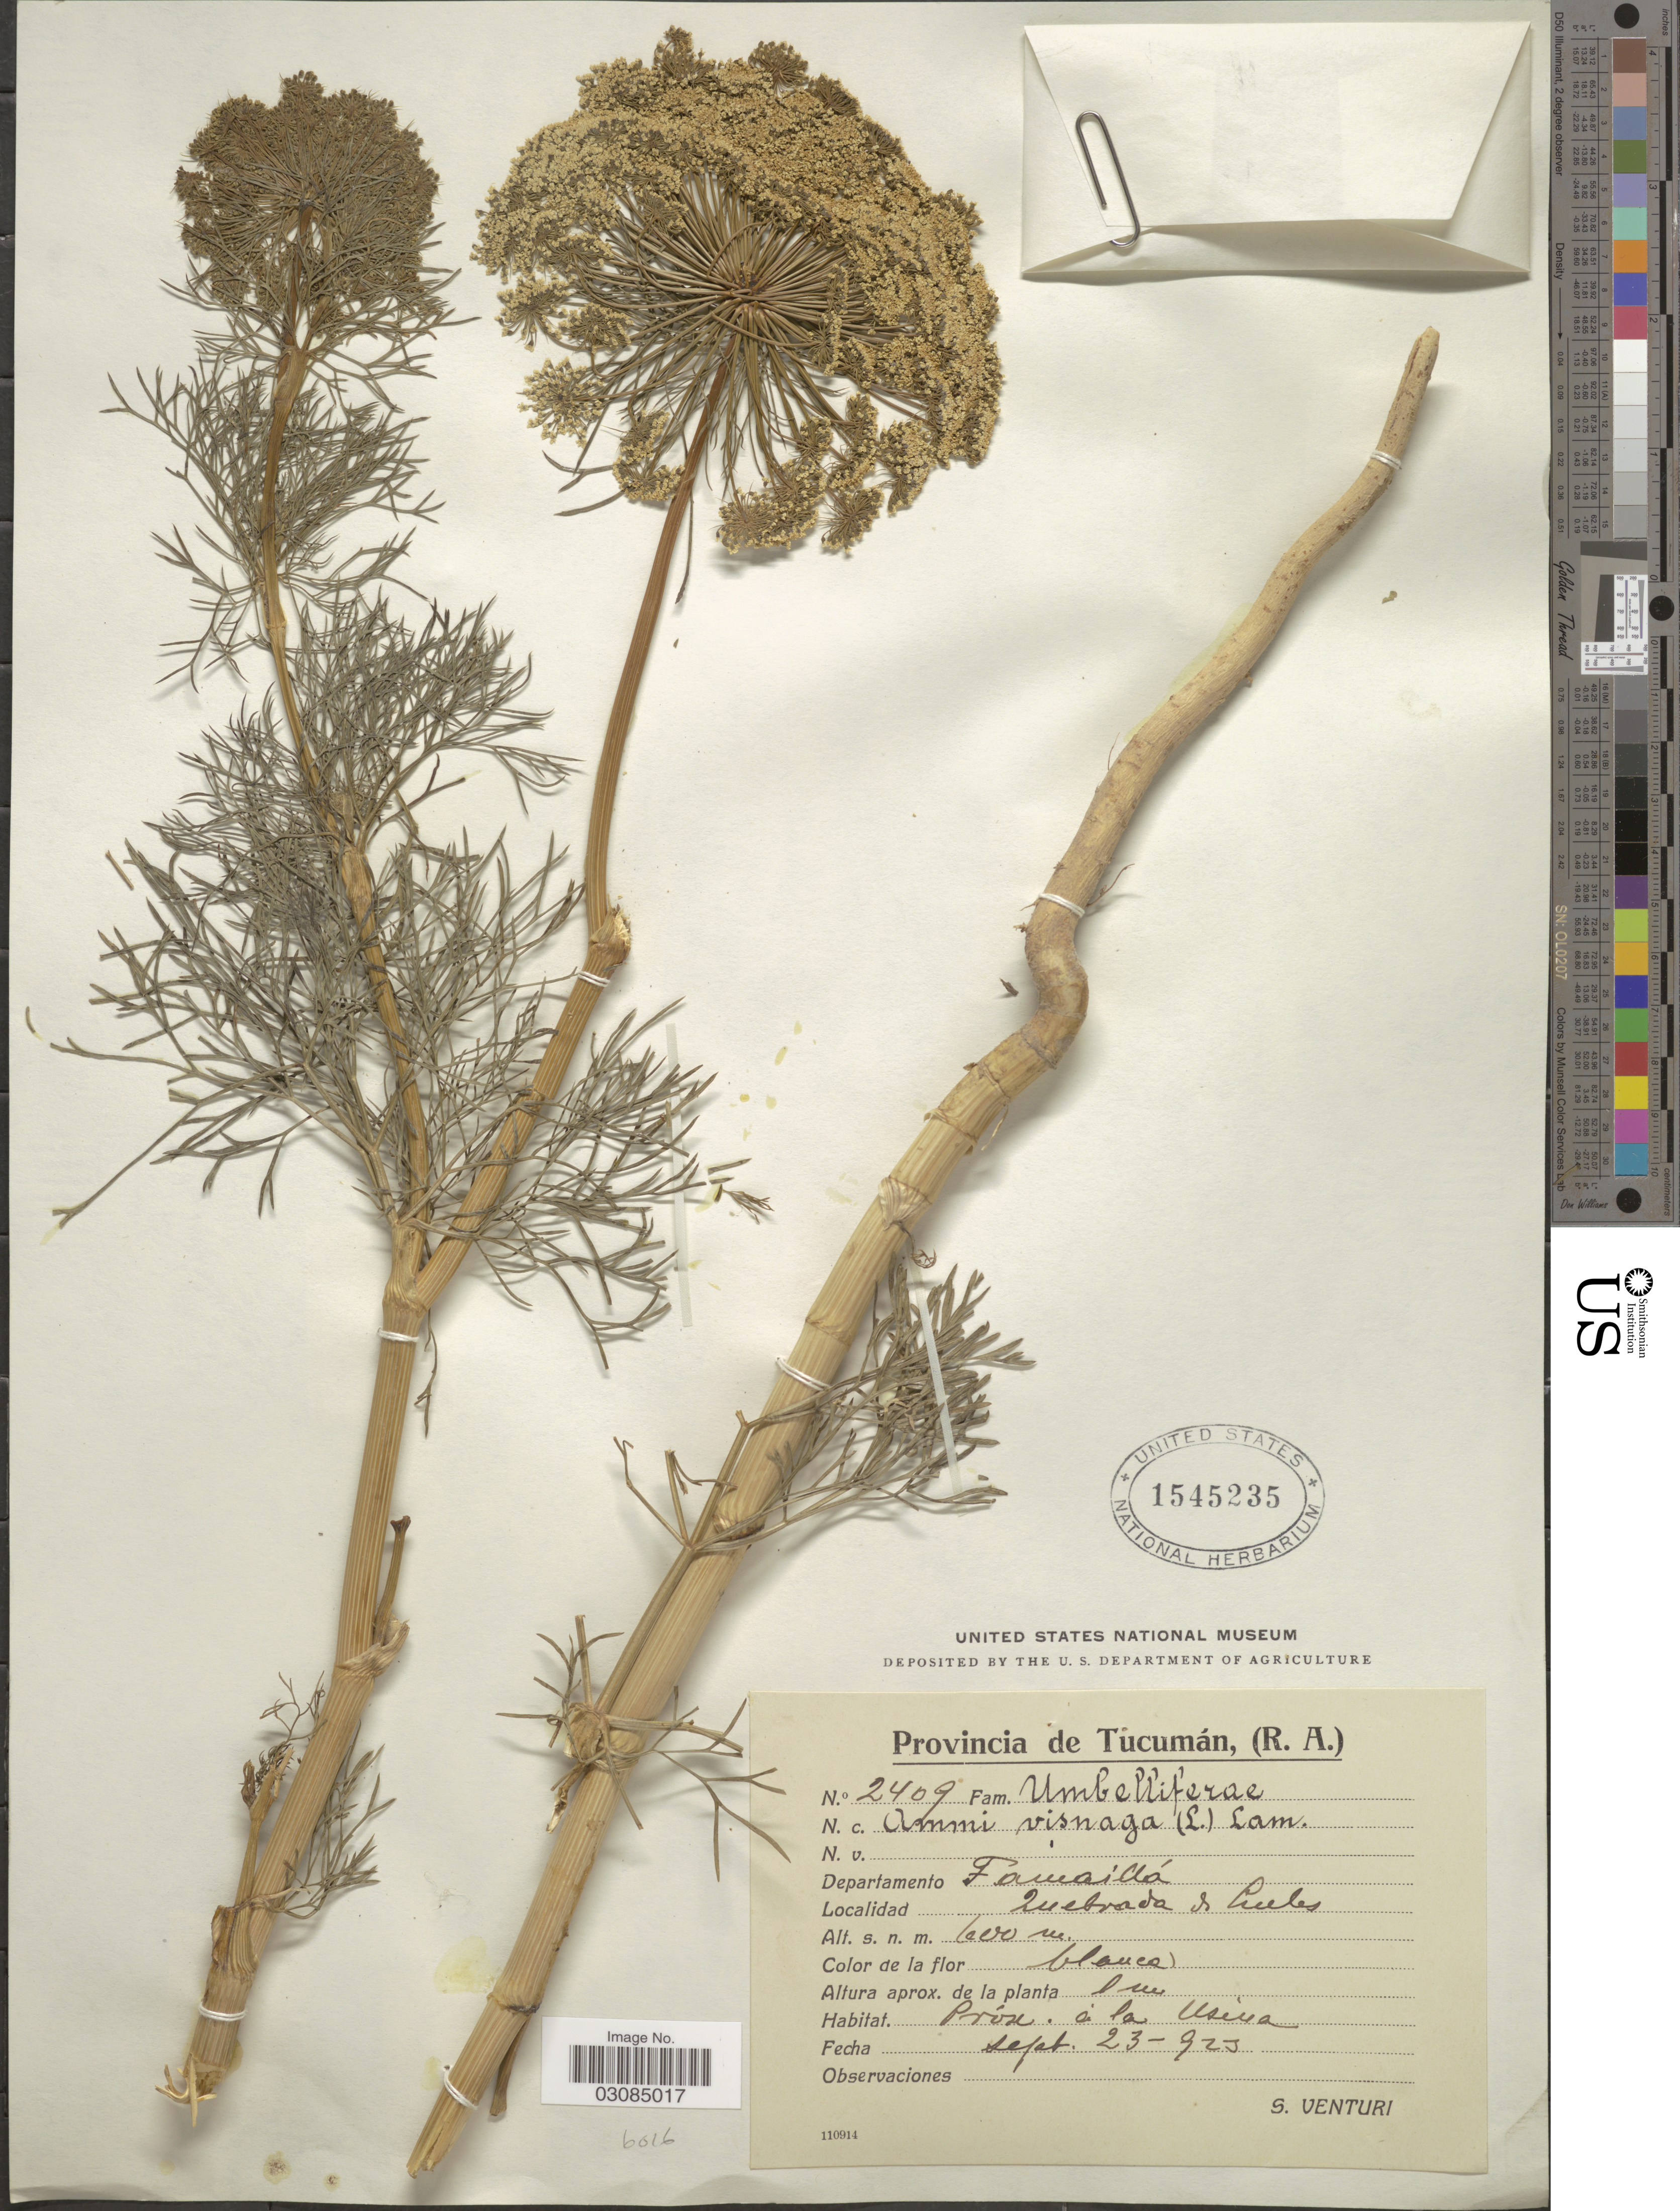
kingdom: Plantae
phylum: Tracheophyta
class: Magnoliopsida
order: Apiales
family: Apiaceae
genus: Ammi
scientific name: Ammi visnaga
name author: (L.) Lam.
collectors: S. Venturi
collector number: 2409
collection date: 1923-09-23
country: Argentina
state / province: Tucuman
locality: Provincia de Tucumán, (R.A.). Departamento Famaillá. Quebrada de Lules.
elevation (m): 600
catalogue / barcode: US 1545235